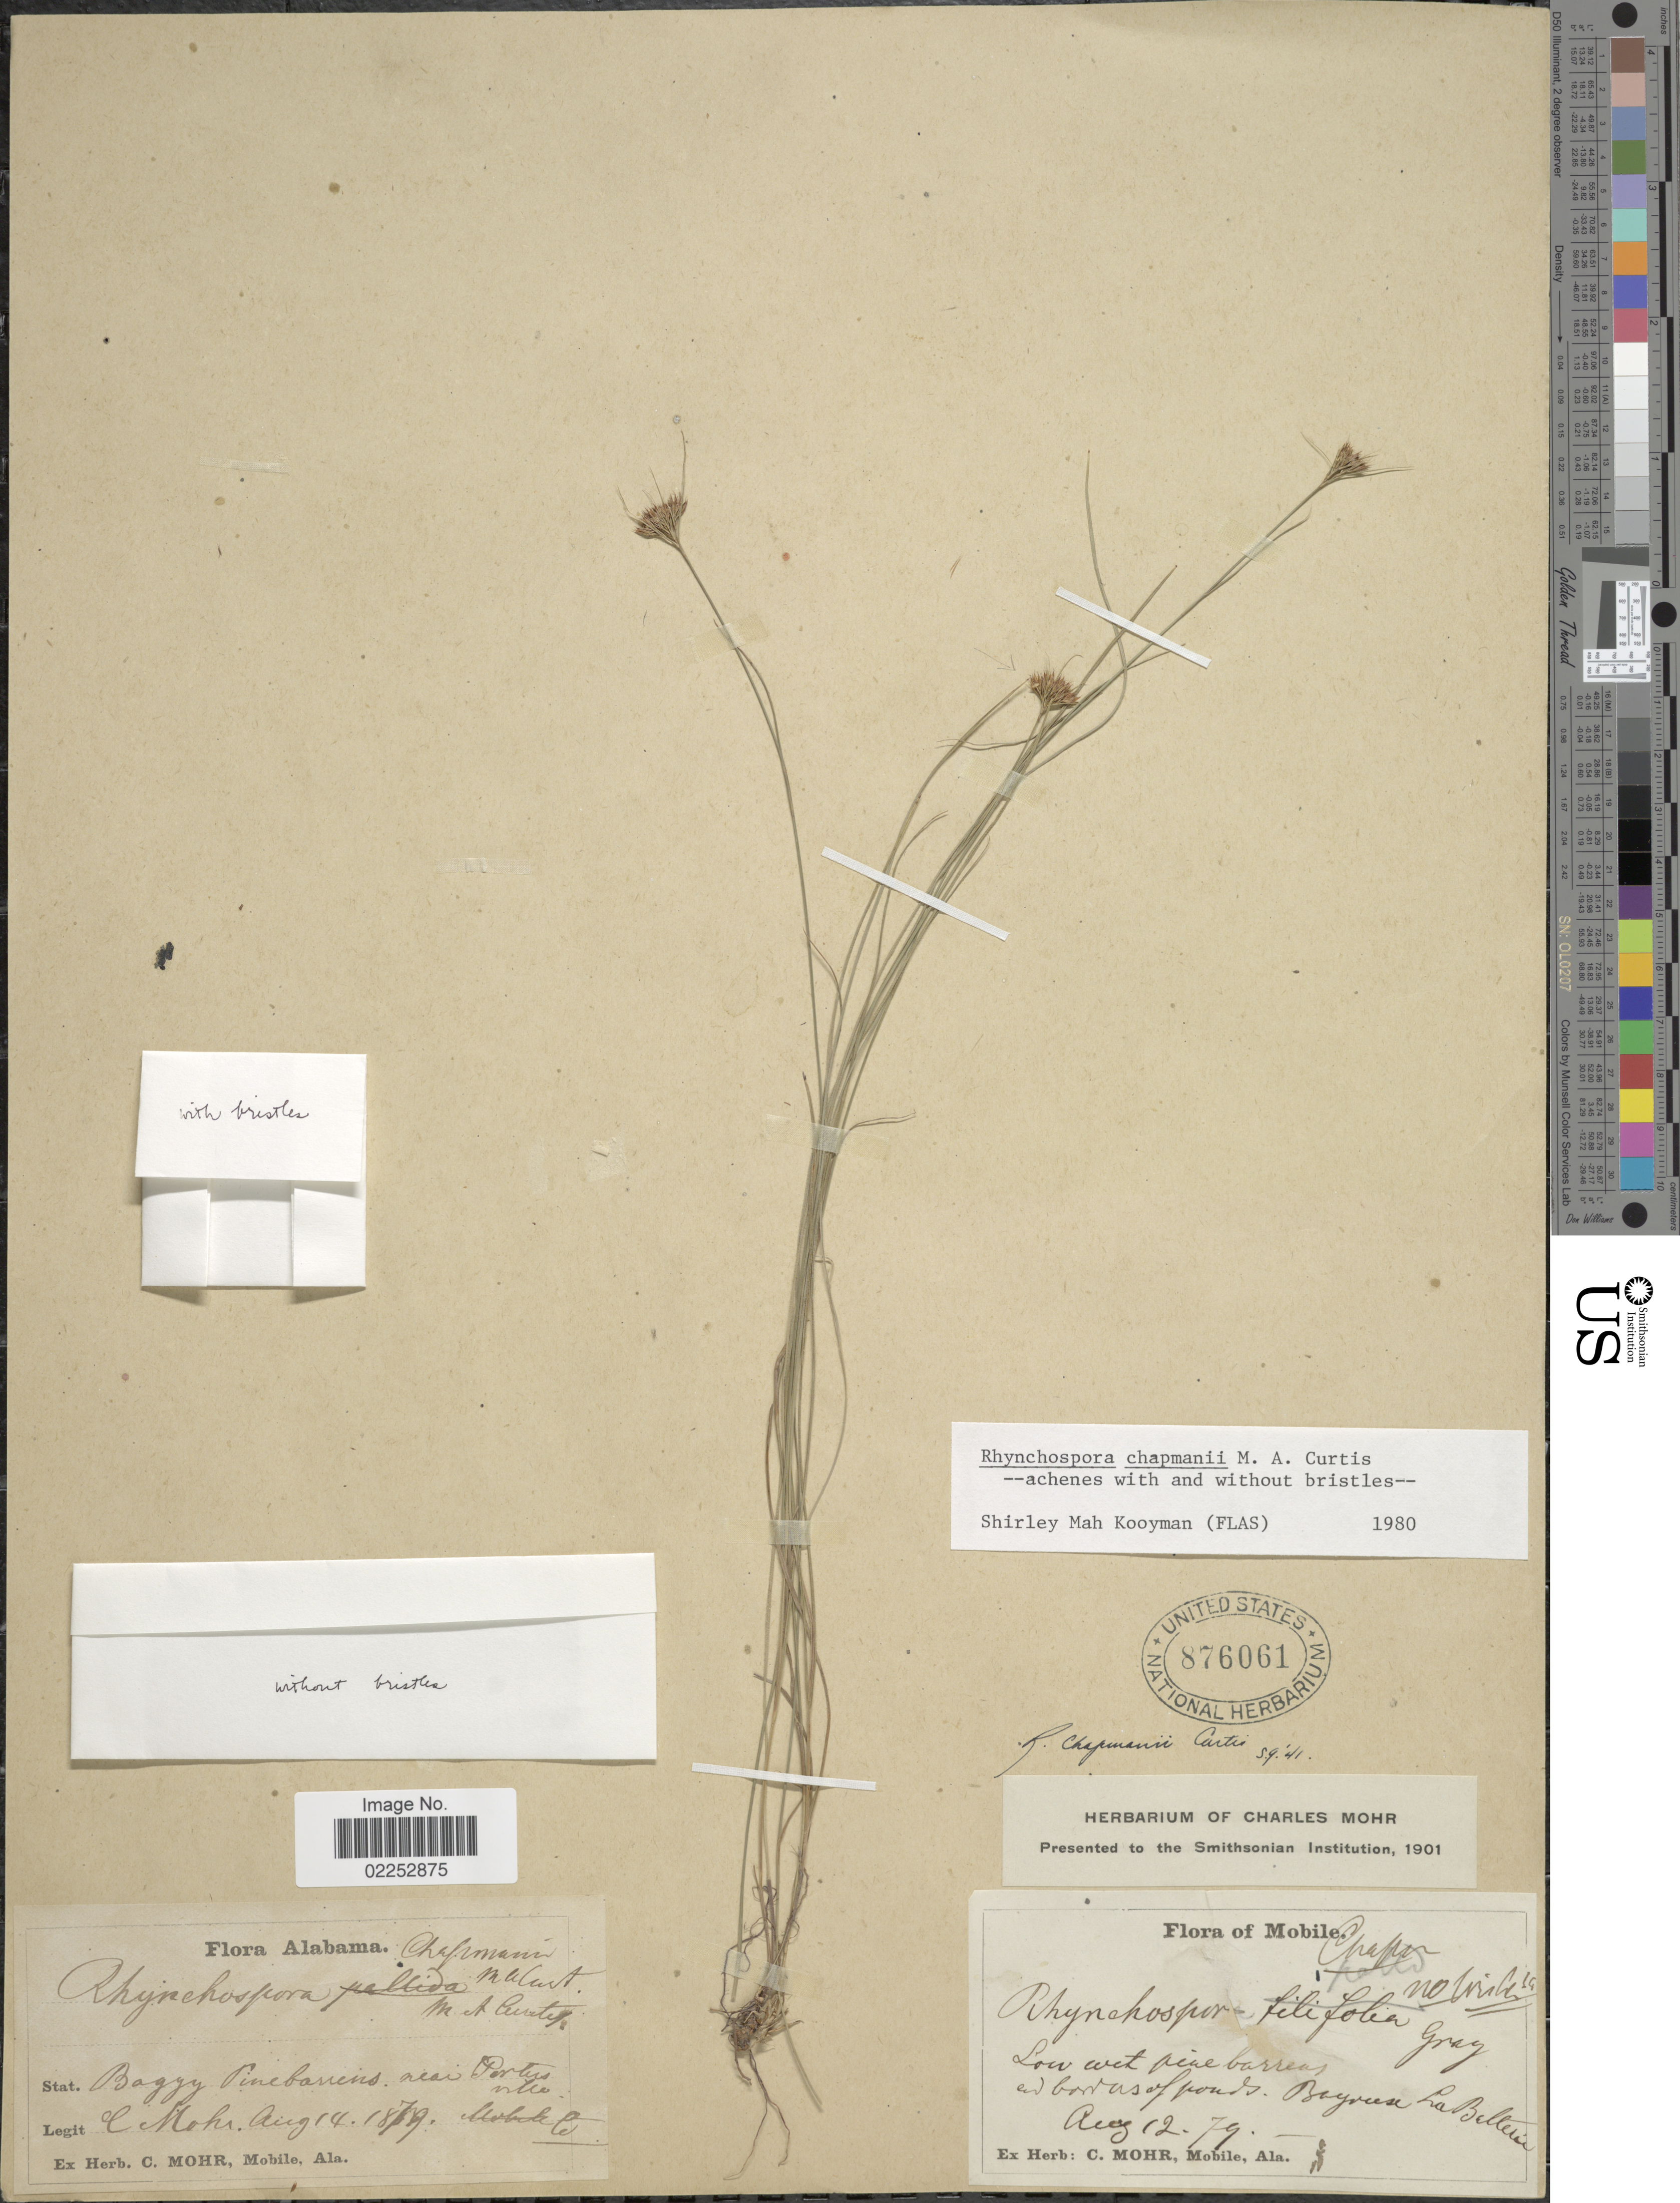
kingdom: Plantae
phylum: Tracheophyta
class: Liliopsida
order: Poales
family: Cyperaceae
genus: Rhynchospora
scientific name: Rhynchospora chapmanii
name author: M.A. Curtis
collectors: Mohr, C. T. (herbarium)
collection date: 1879-08-12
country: United States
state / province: Alabama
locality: Bayou La Batterie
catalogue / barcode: US 876061-2